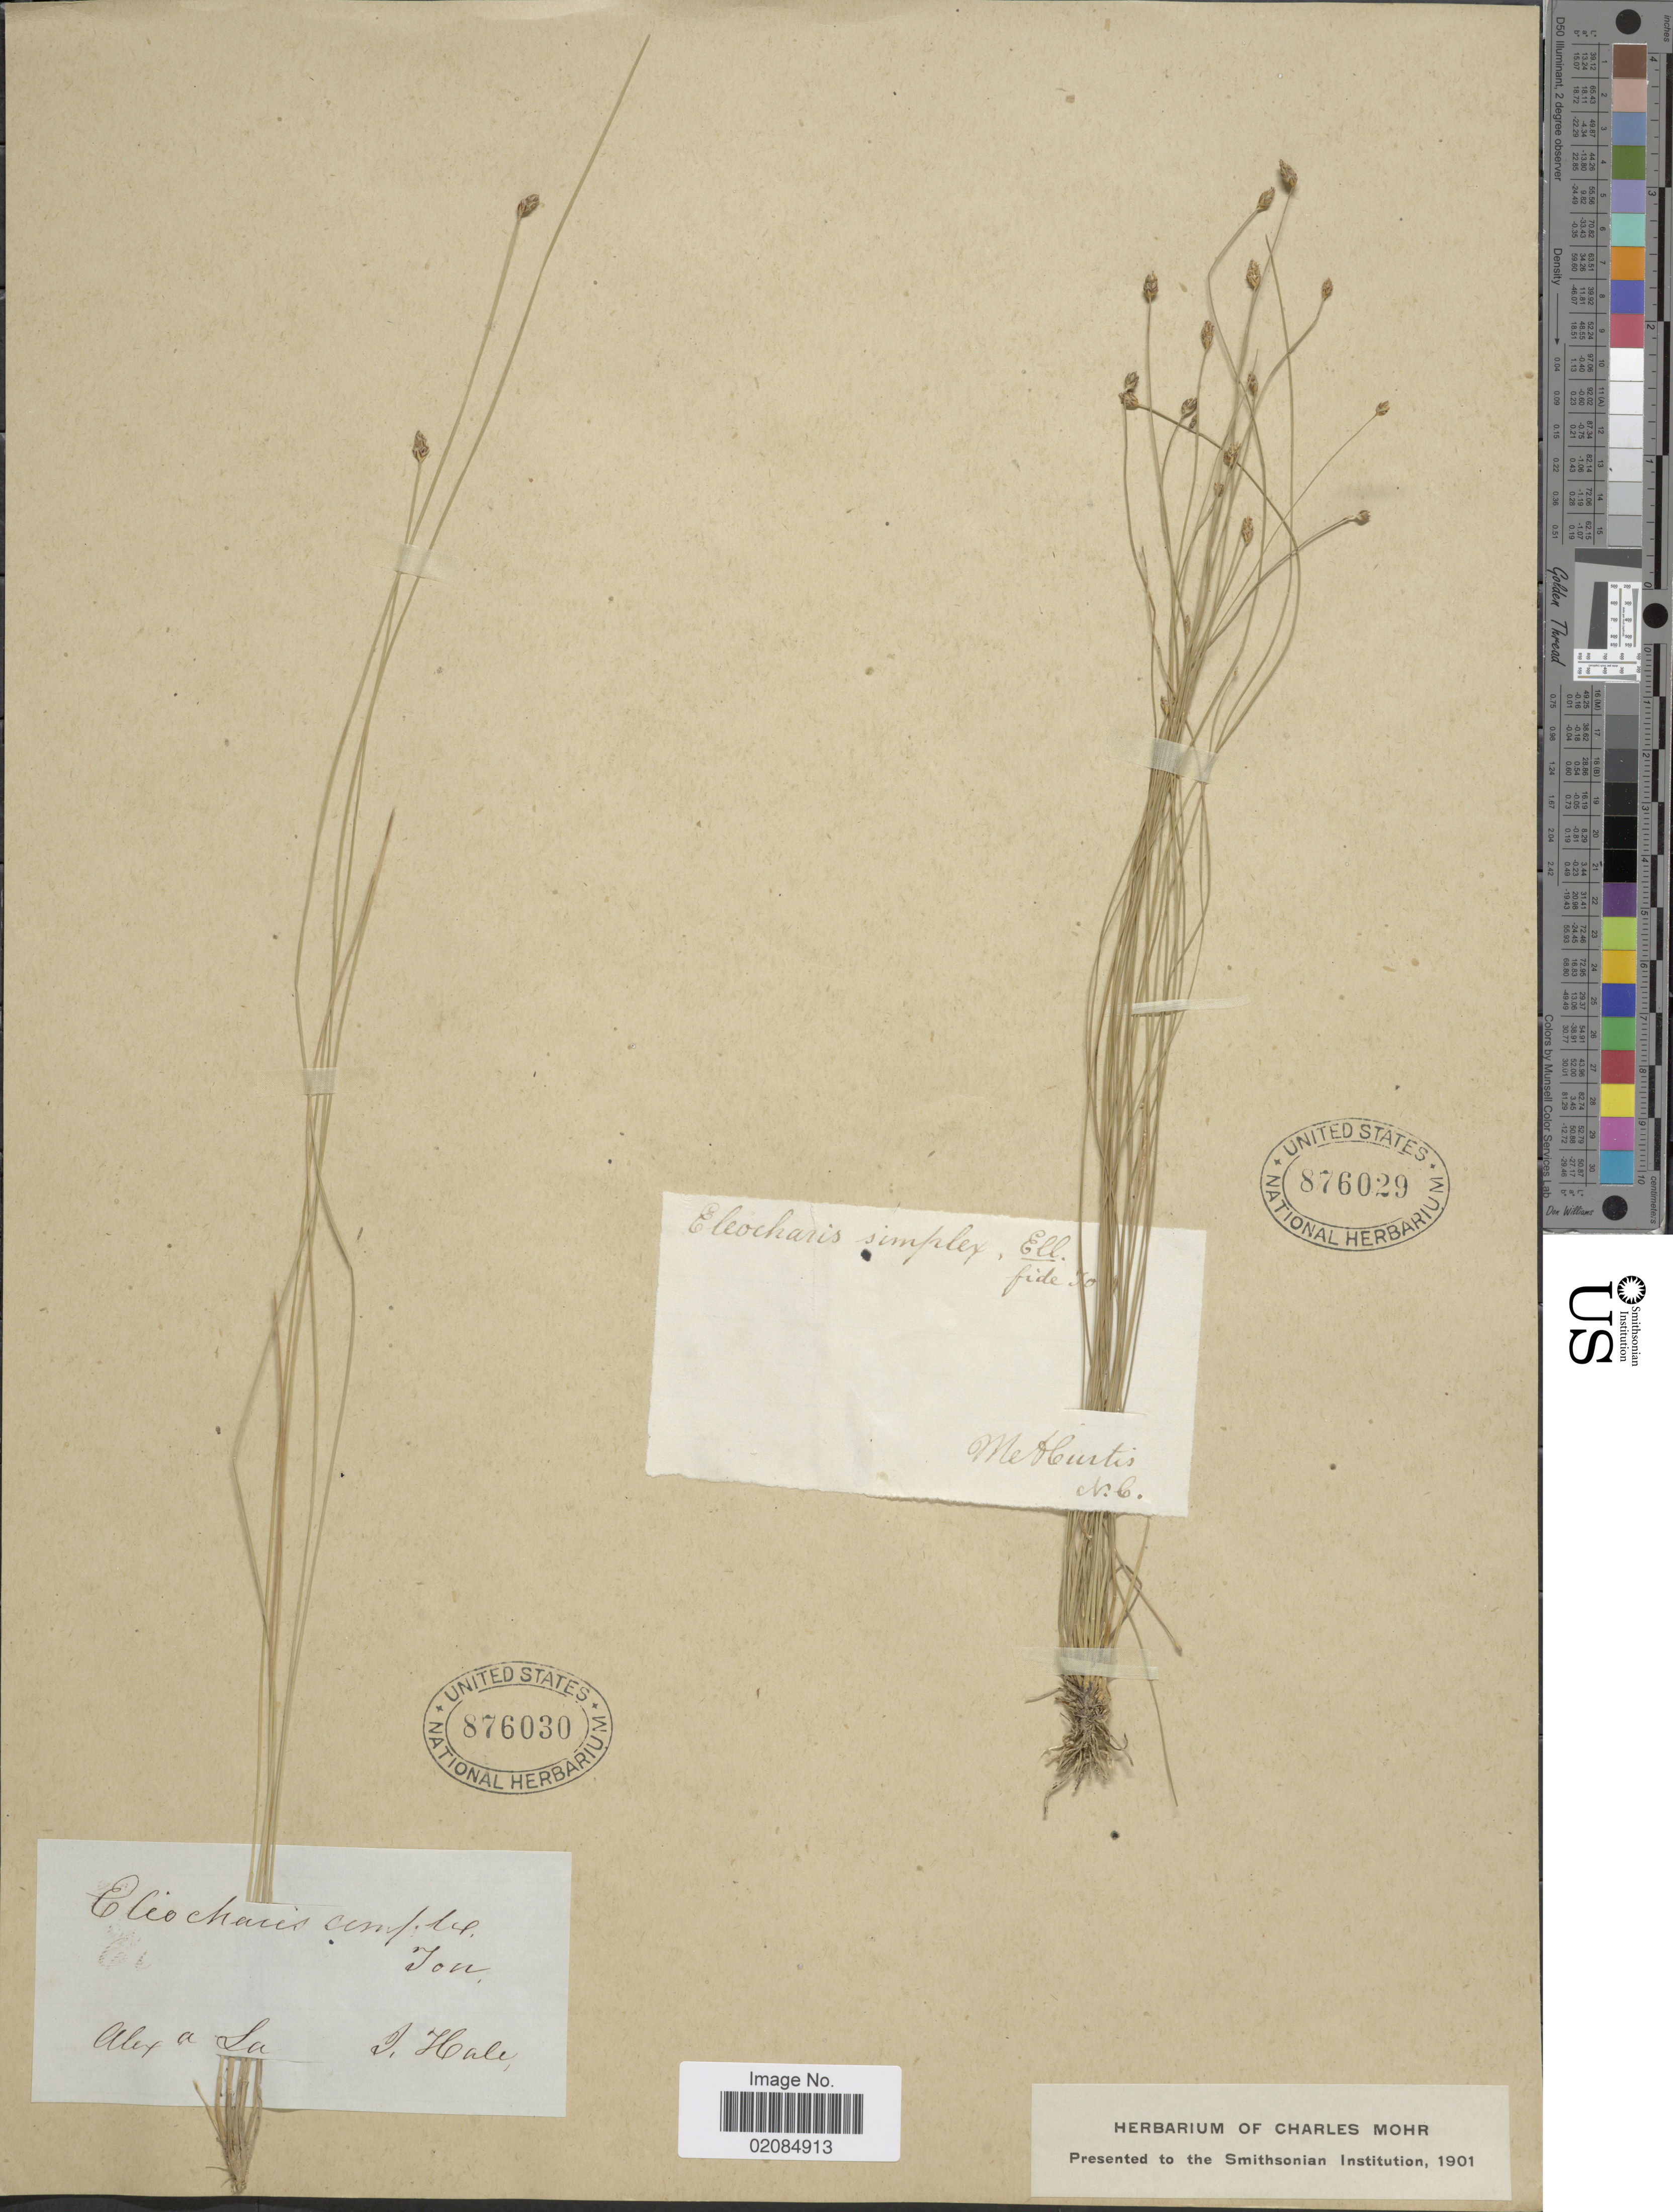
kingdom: Plantae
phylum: Tracheophyta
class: Liliopsida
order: Poales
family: Cyperaceae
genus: Eleocharis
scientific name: Eleocharis tortilis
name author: (Link) Schult.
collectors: J. Hale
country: United States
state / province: Louisiana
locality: Alex a La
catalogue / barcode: US 876030